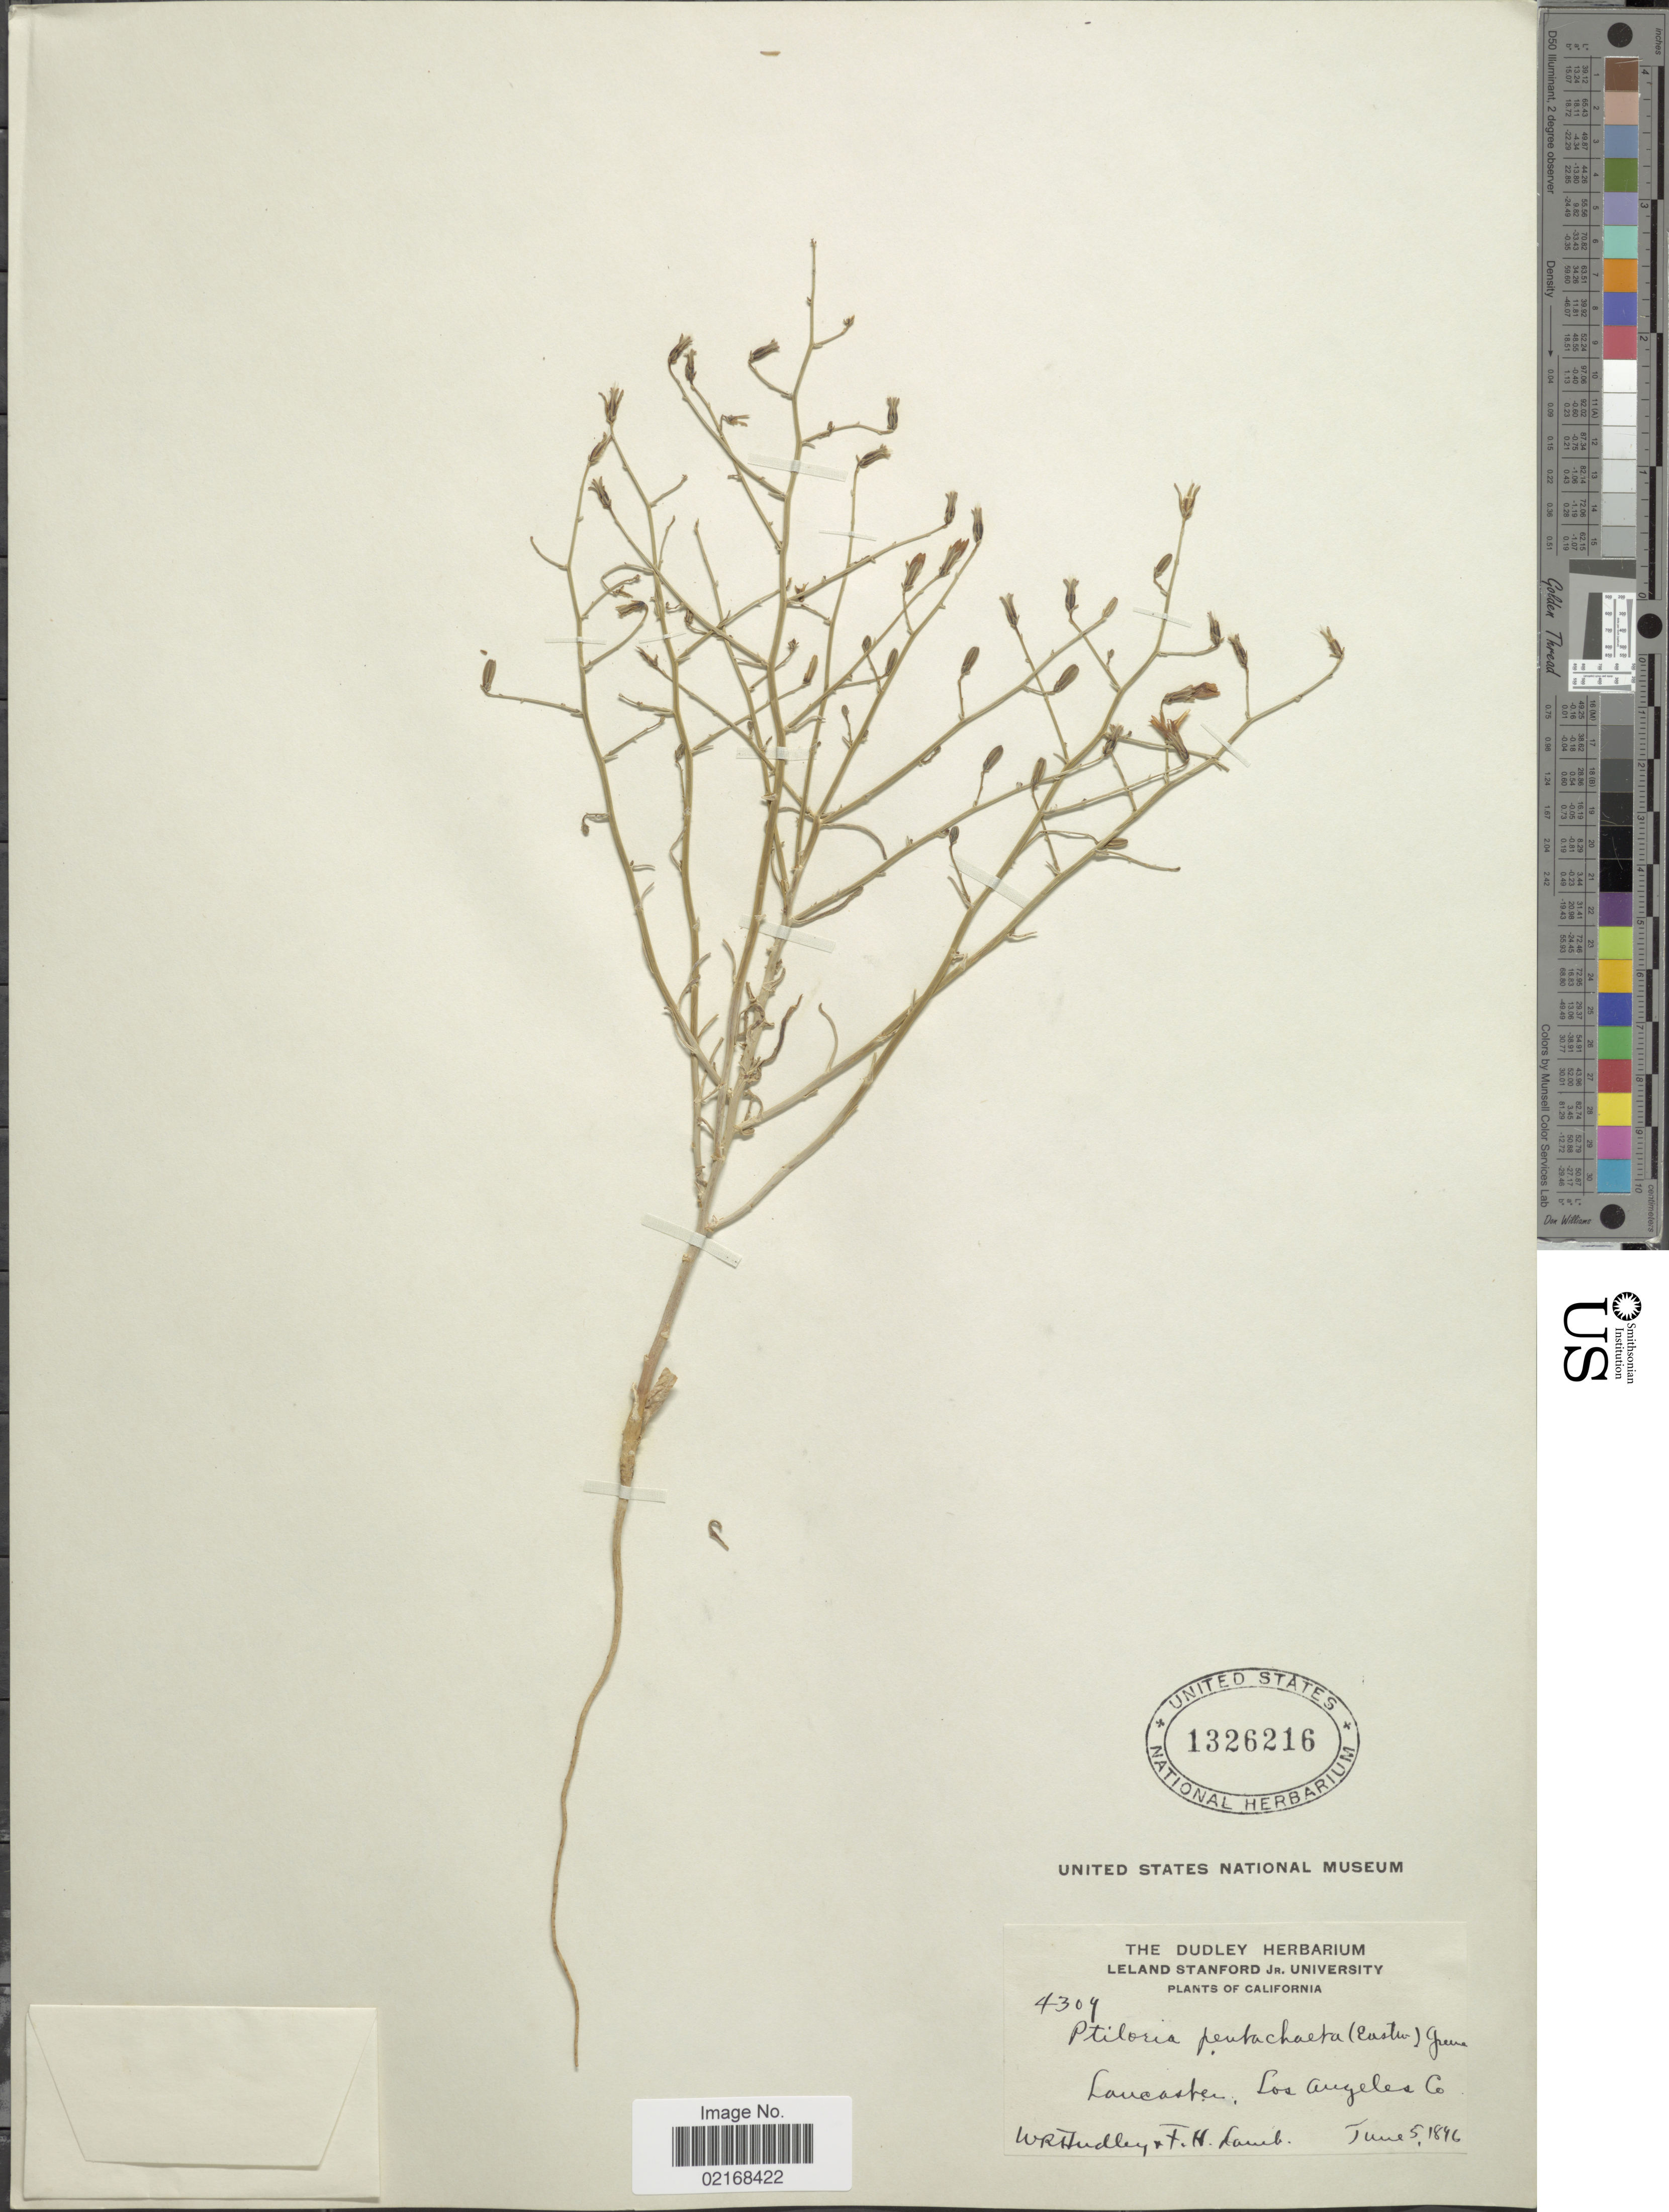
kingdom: Plantae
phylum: Tracheophyta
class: Magnoliopsida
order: Asterales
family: Asteraceae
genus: Stephanomeria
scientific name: Stephanomeria exigua subsp. exigua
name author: Nutt.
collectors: W. Hudley & F. H. Lamb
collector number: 4304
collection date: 1896-06-05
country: United States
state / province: California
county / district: Los Angeles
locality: Lancaster, Los Angeles Co.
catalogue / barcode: US 1326216